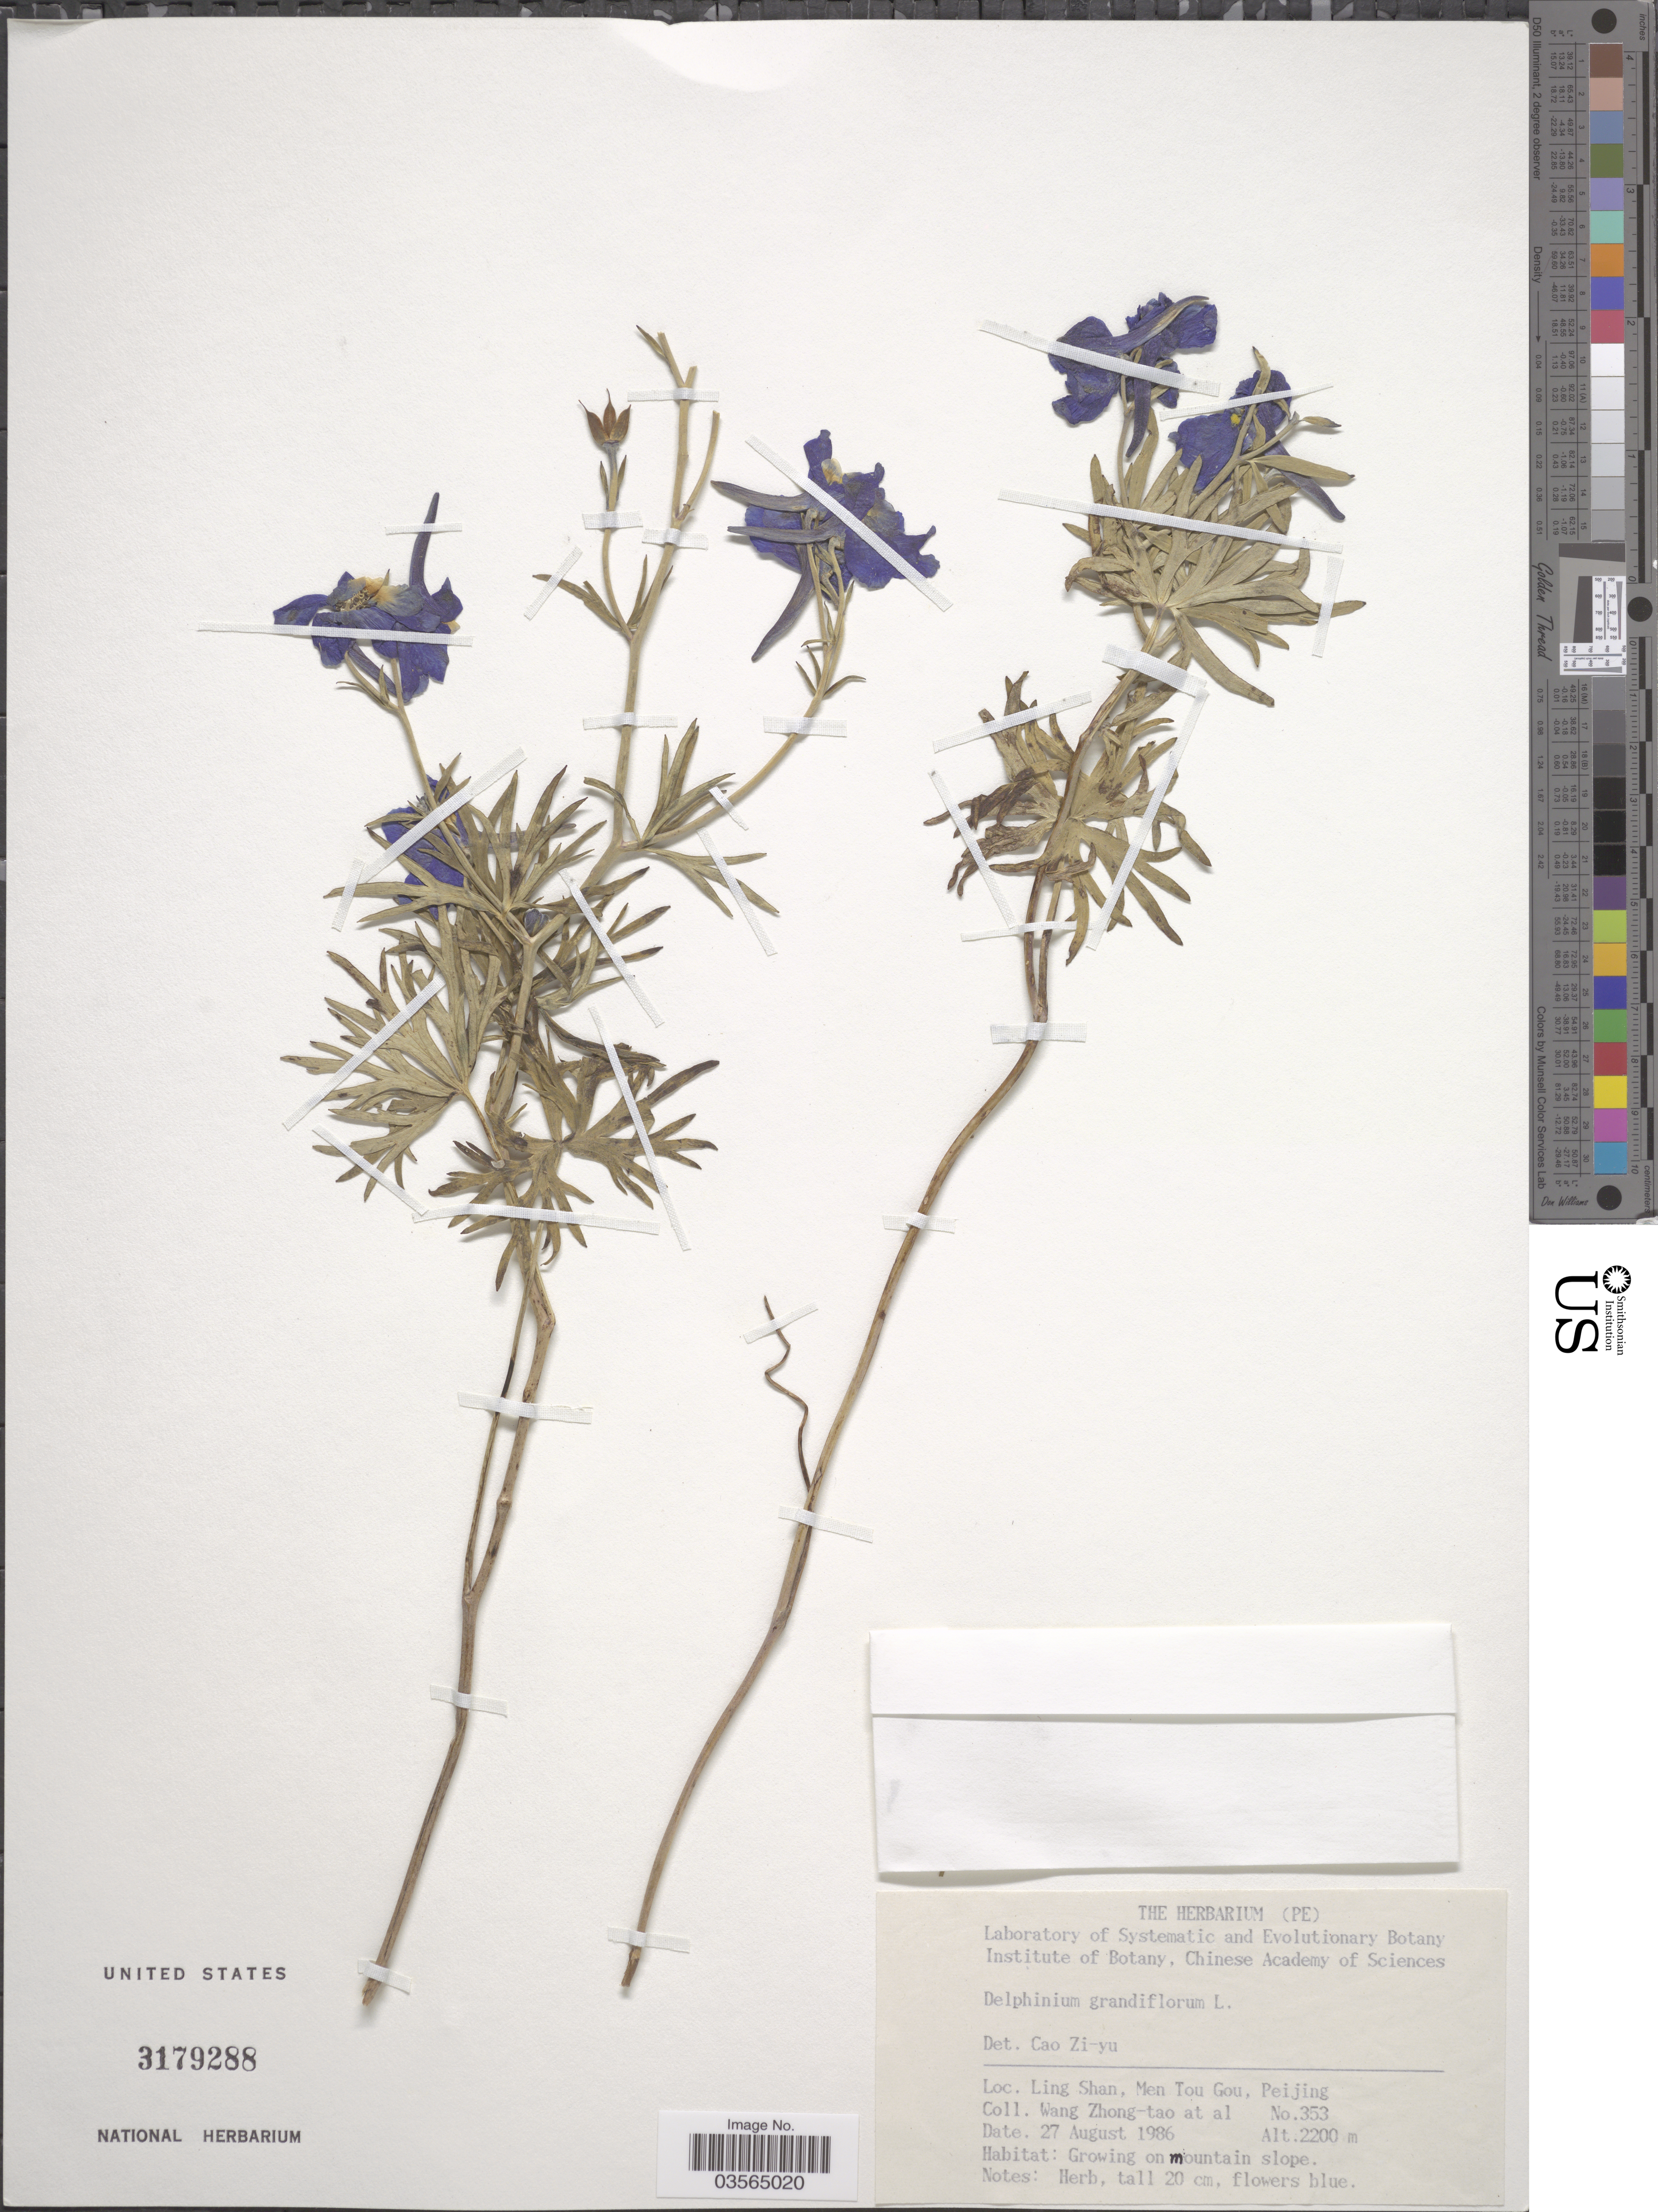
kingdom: Plantae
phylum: Tracheophyta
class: Magnoliopsida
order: Ranunculales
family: Ranunculaceae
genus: Delphinium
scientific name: Delphinium grandiflorum var. grandiflorum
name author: L.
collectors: W. Zhong-Tao & et al.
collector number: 353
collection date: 1986-08-27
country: China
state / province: Beijing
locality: Ling Shan, Men Tou Gou, Peijing.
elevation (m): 2200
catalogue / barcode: US 3179288